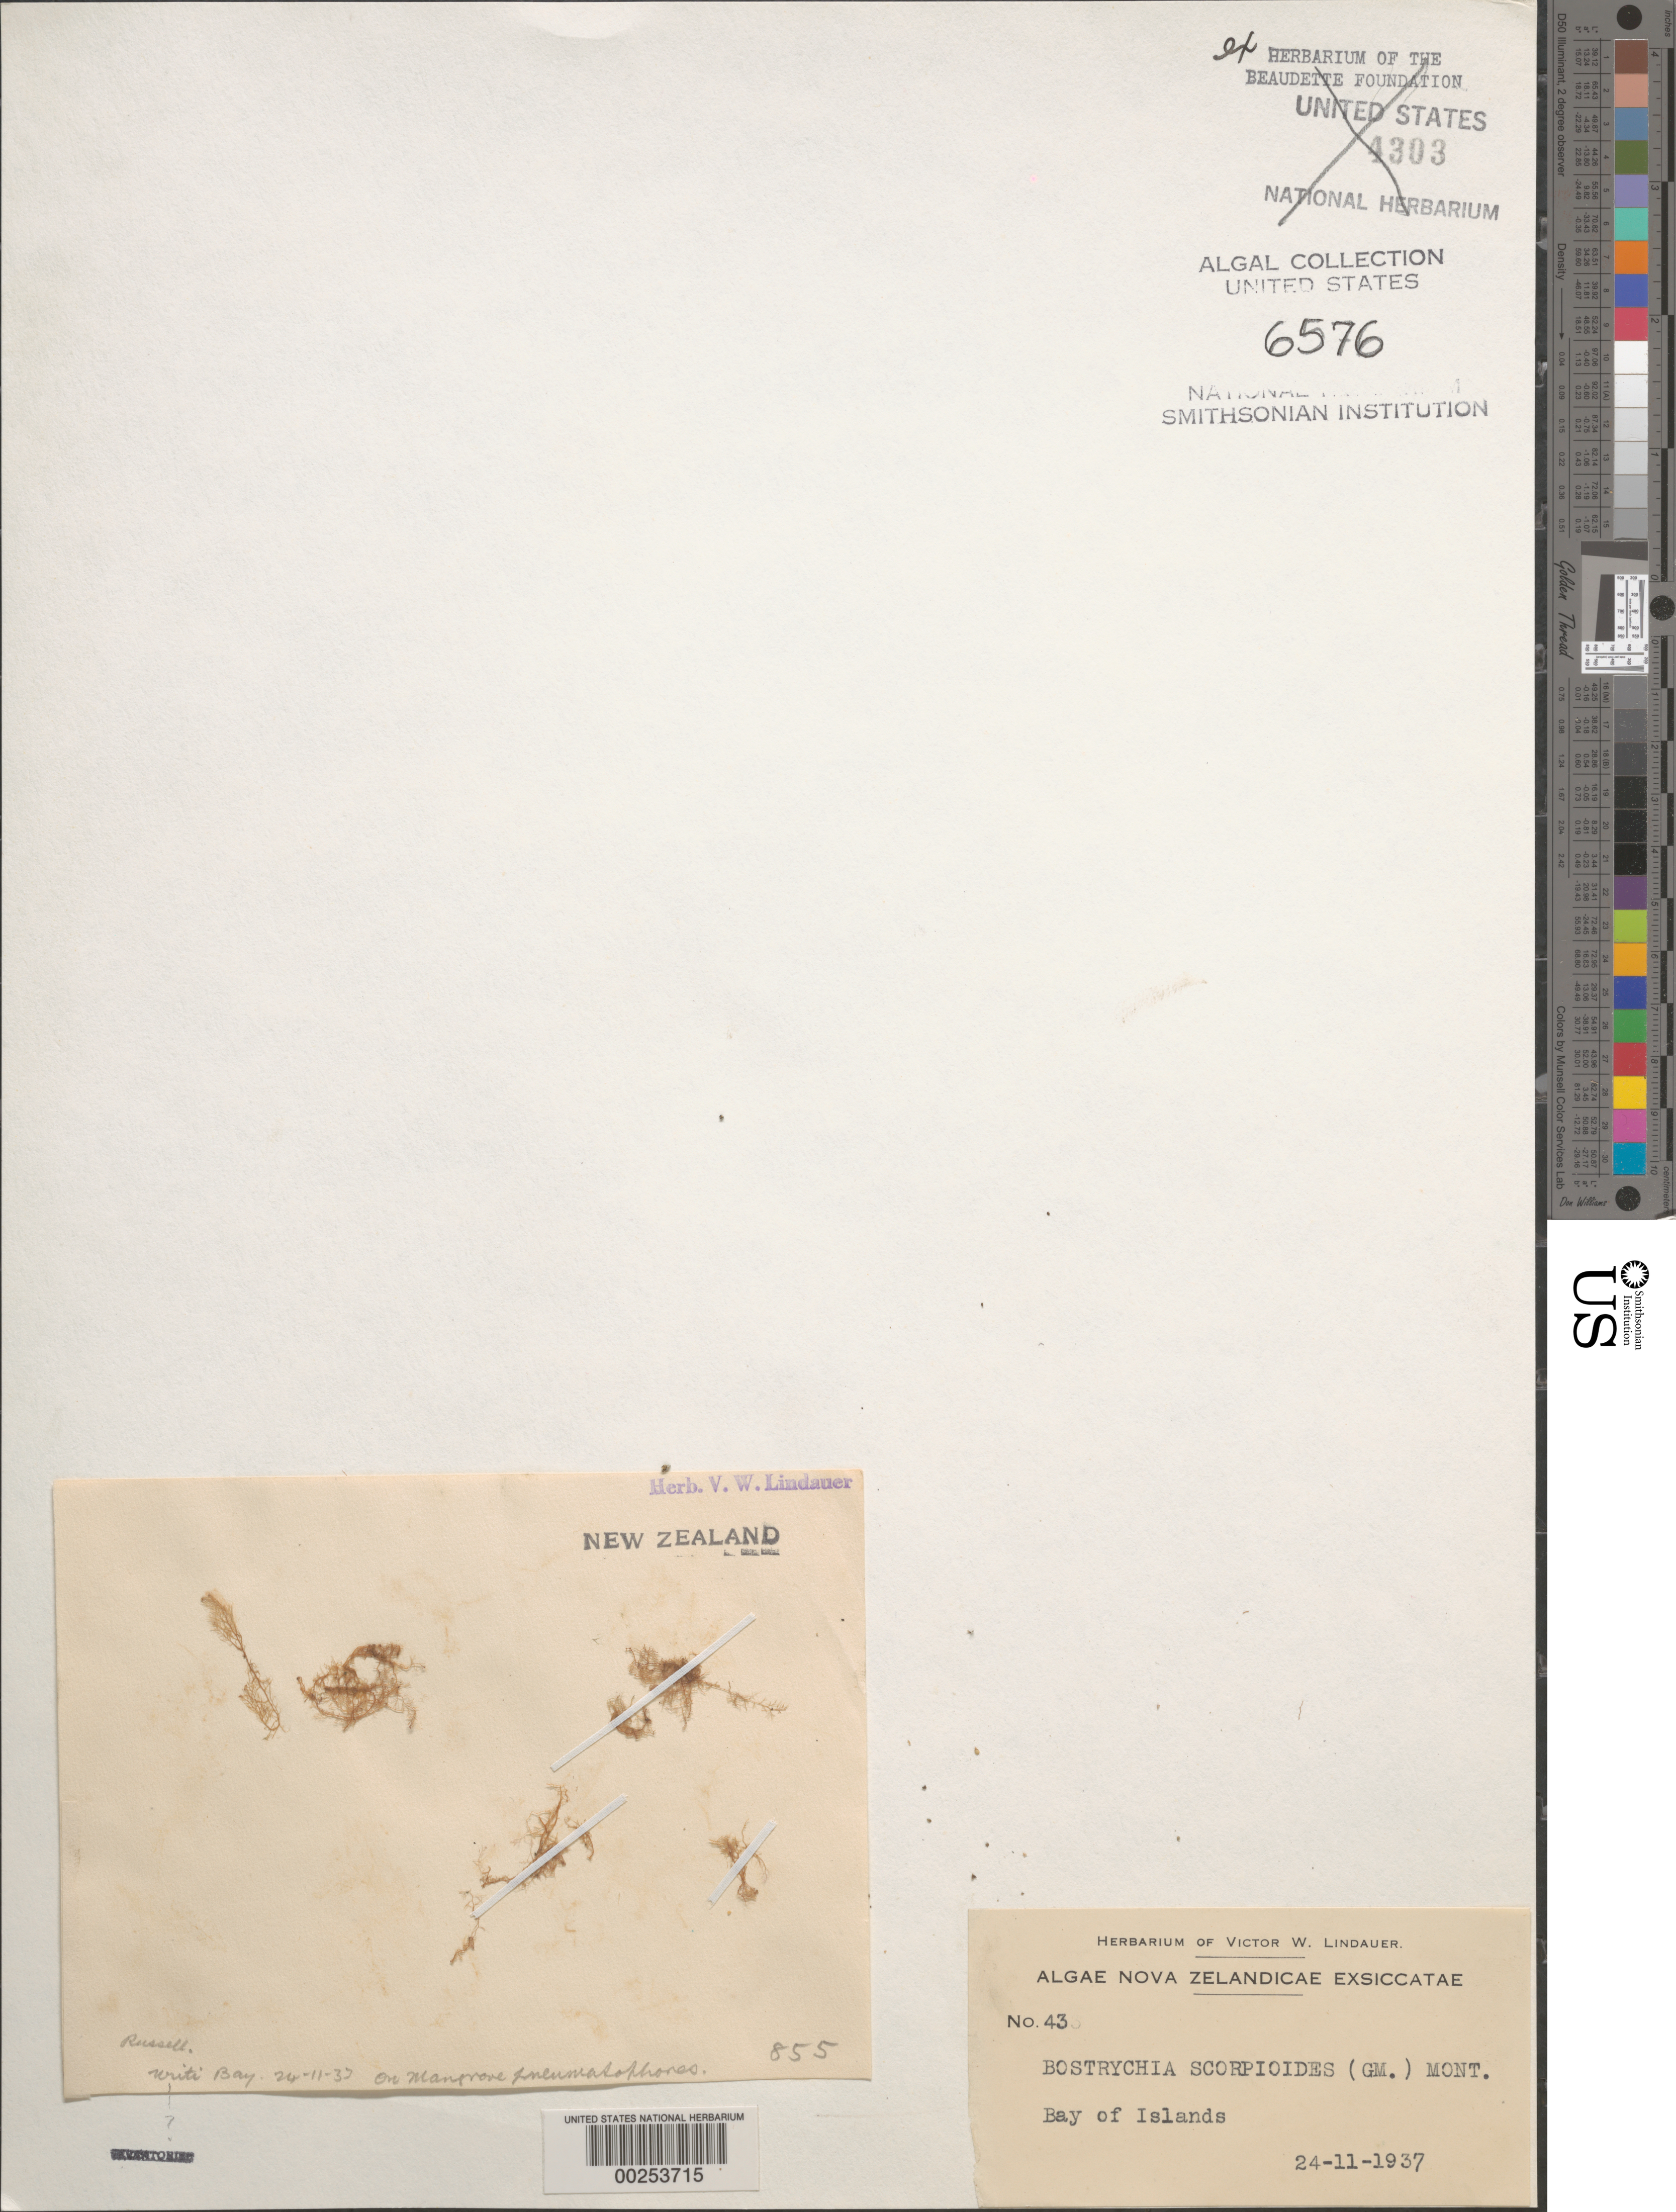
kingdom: Plantae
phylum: Rhodophyta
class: Florideophyceae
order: Ceramiales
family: Rhodomelaceae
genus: Bostrychia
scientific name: Bostrychia scorpioides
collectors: V. Lindauer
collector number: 43 & 855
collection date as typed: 24 Nov 1937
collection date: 1937-11-24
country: New Zealand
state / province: Northland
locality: Bay of islands, russell, uriti bay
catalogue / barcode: US 6576